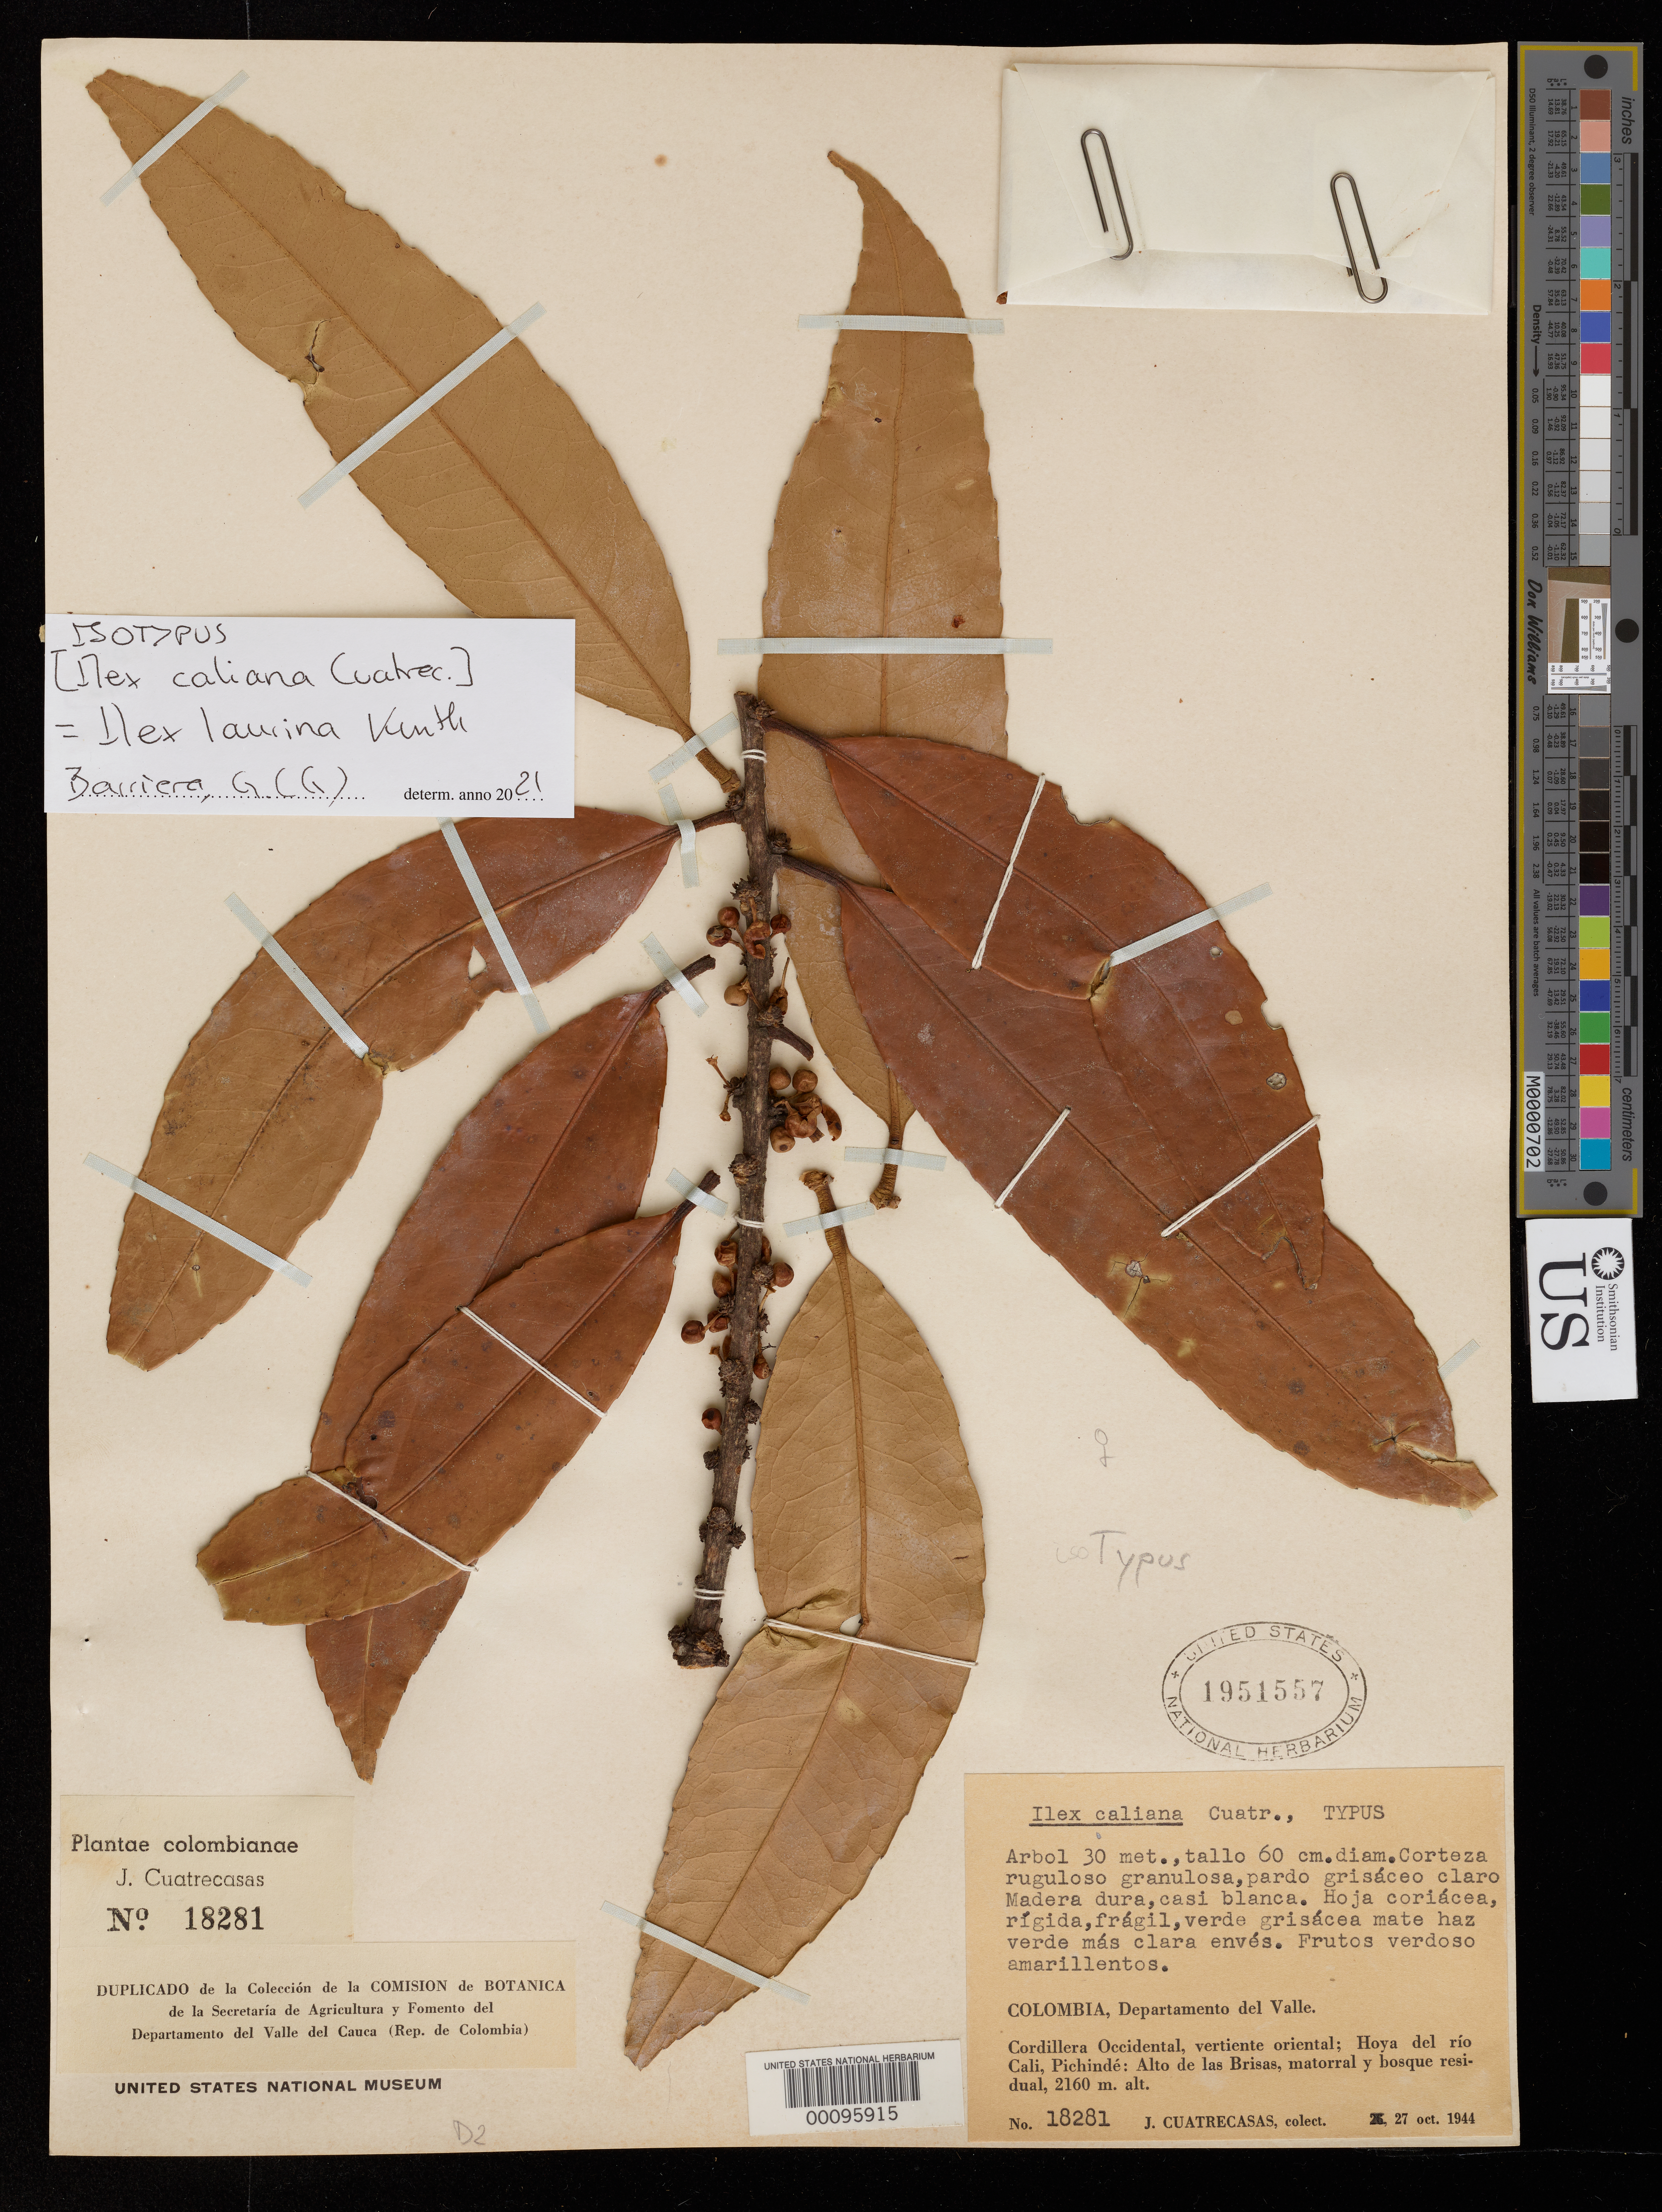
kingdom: Plantae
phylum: Tracheophyta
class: Magnoliopsida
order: Aquifoliales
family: Aquifoliaceae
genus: Ilex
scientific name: Ilex caliana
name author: Cuatrec.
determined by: Barriera, Gabrielle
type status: Isotype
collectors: J. Cuatrecasas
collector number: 18281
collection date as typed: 27 Oct 1944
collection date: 1944-10-27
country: Colombia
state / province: Valle del Cauca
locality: Cordillera Occidental, Hoya del Rio Cali, Pichinde.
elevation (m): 2160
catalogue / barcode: US 1951557